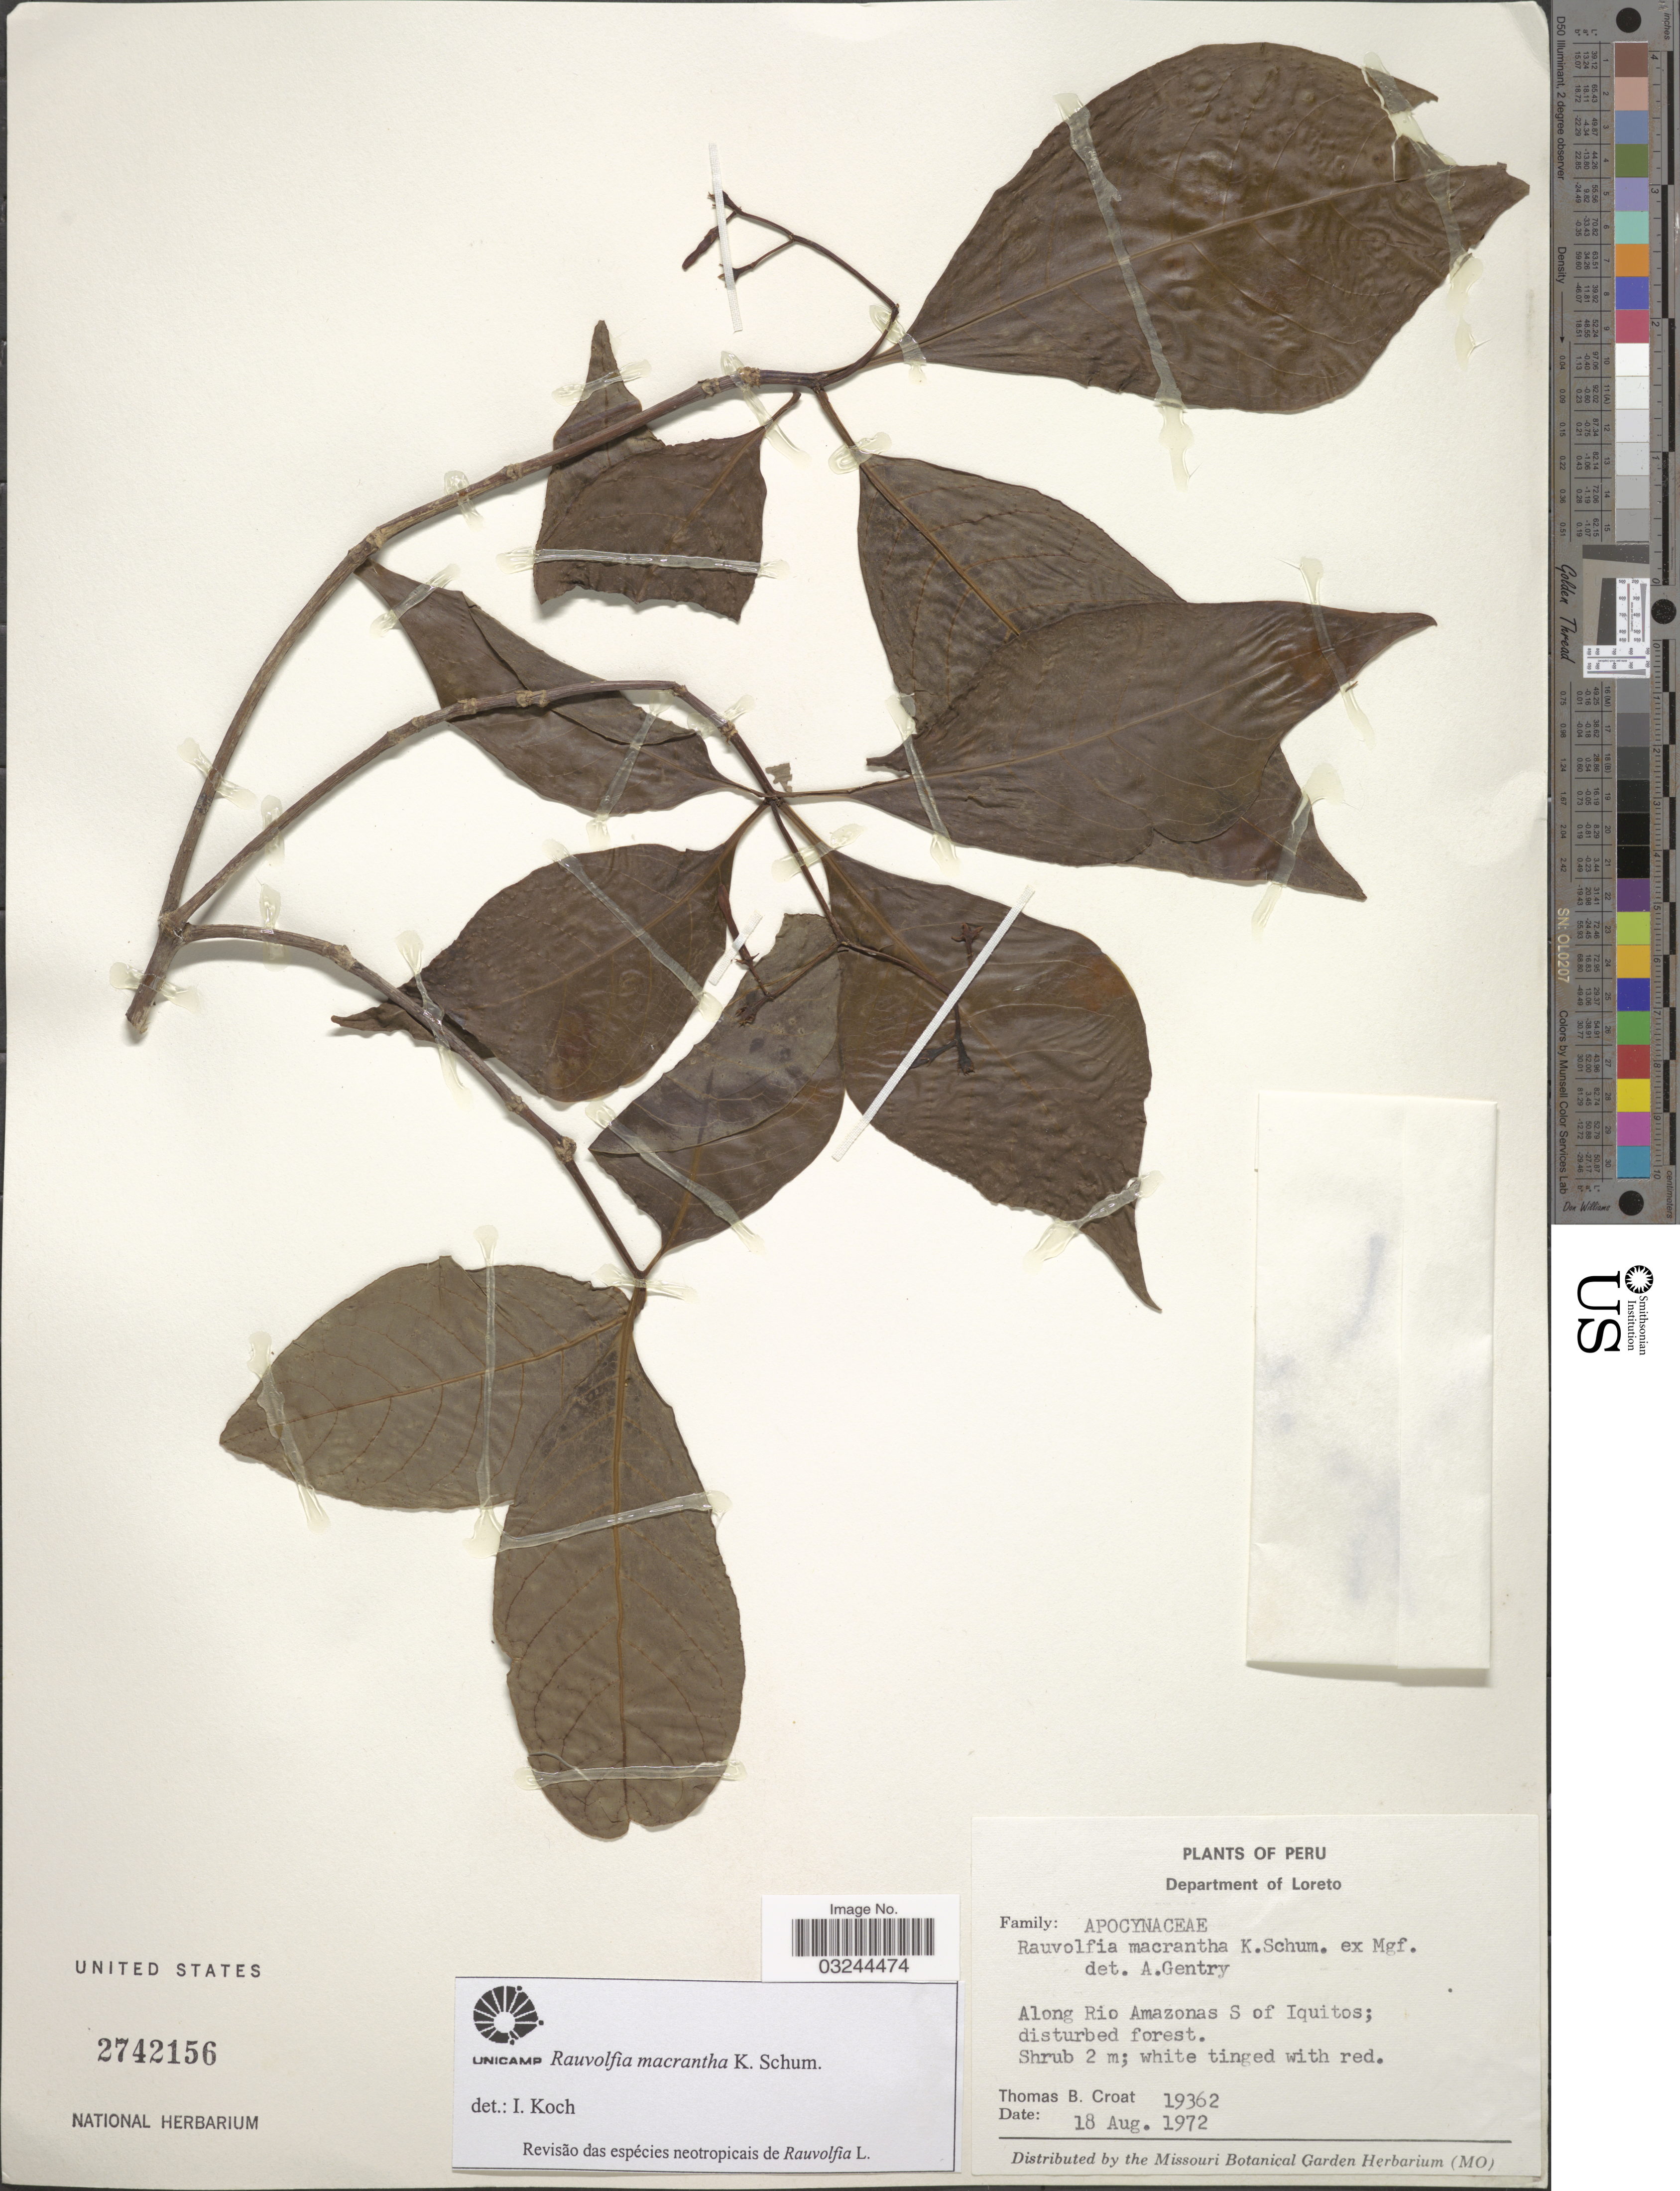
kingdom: Plantae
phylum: Tracheophyta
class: Magnoliopsida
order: Gentianales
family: Apocynaceae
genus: Rauvolfia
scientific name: Rauvolfia macrantha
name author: K. Schum. ex Markgr.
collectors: T. B. Croat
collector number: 19362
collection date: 1972-08-18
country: Peru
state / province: Loreto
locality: Department of Loreto. Along Rio Amazonas S of Iquitos.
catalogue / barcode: US 2742156